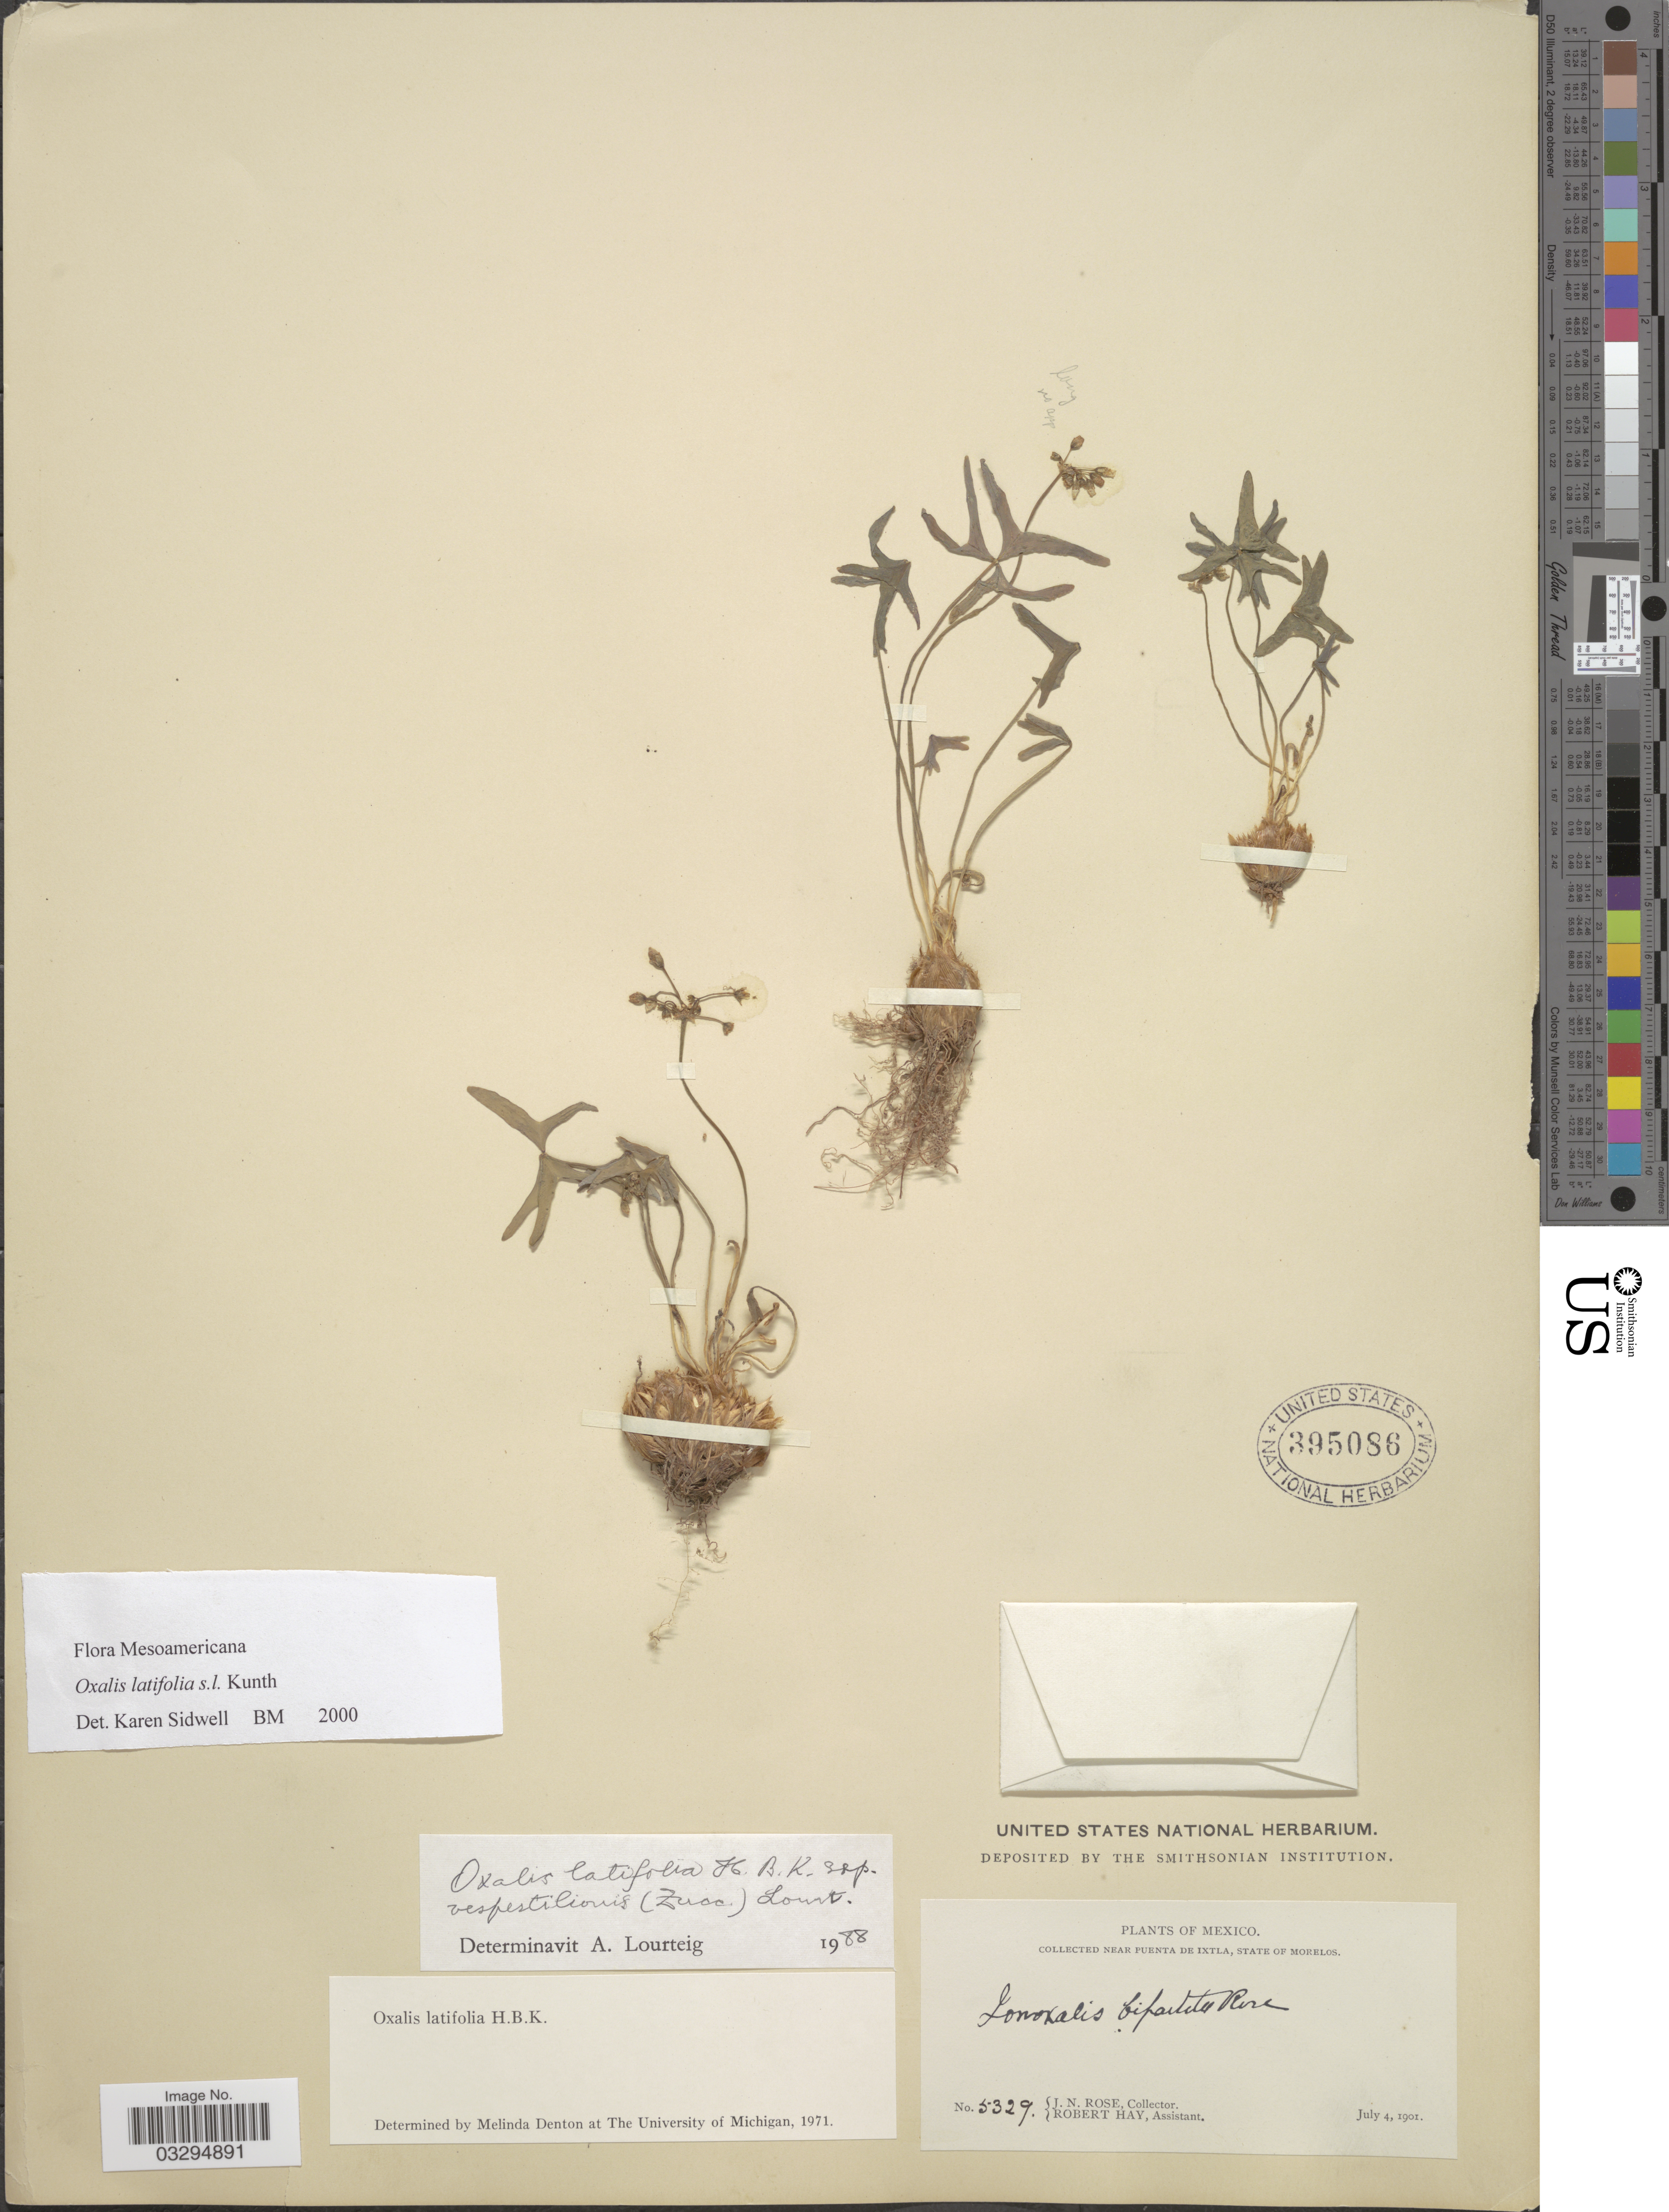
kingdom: Plantae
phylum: Tracheophyta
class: Magnoliopsida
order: Oxalidales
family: Oxalidaceae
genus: Oxalis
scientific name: Oxalis latifolia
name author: Kunth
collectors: J. N. Rose & R. Hay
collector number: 5329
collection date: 1901-07-04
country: Mexico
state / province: Morelos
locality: Near Puenta de Ixtla.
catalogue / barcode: US 395086